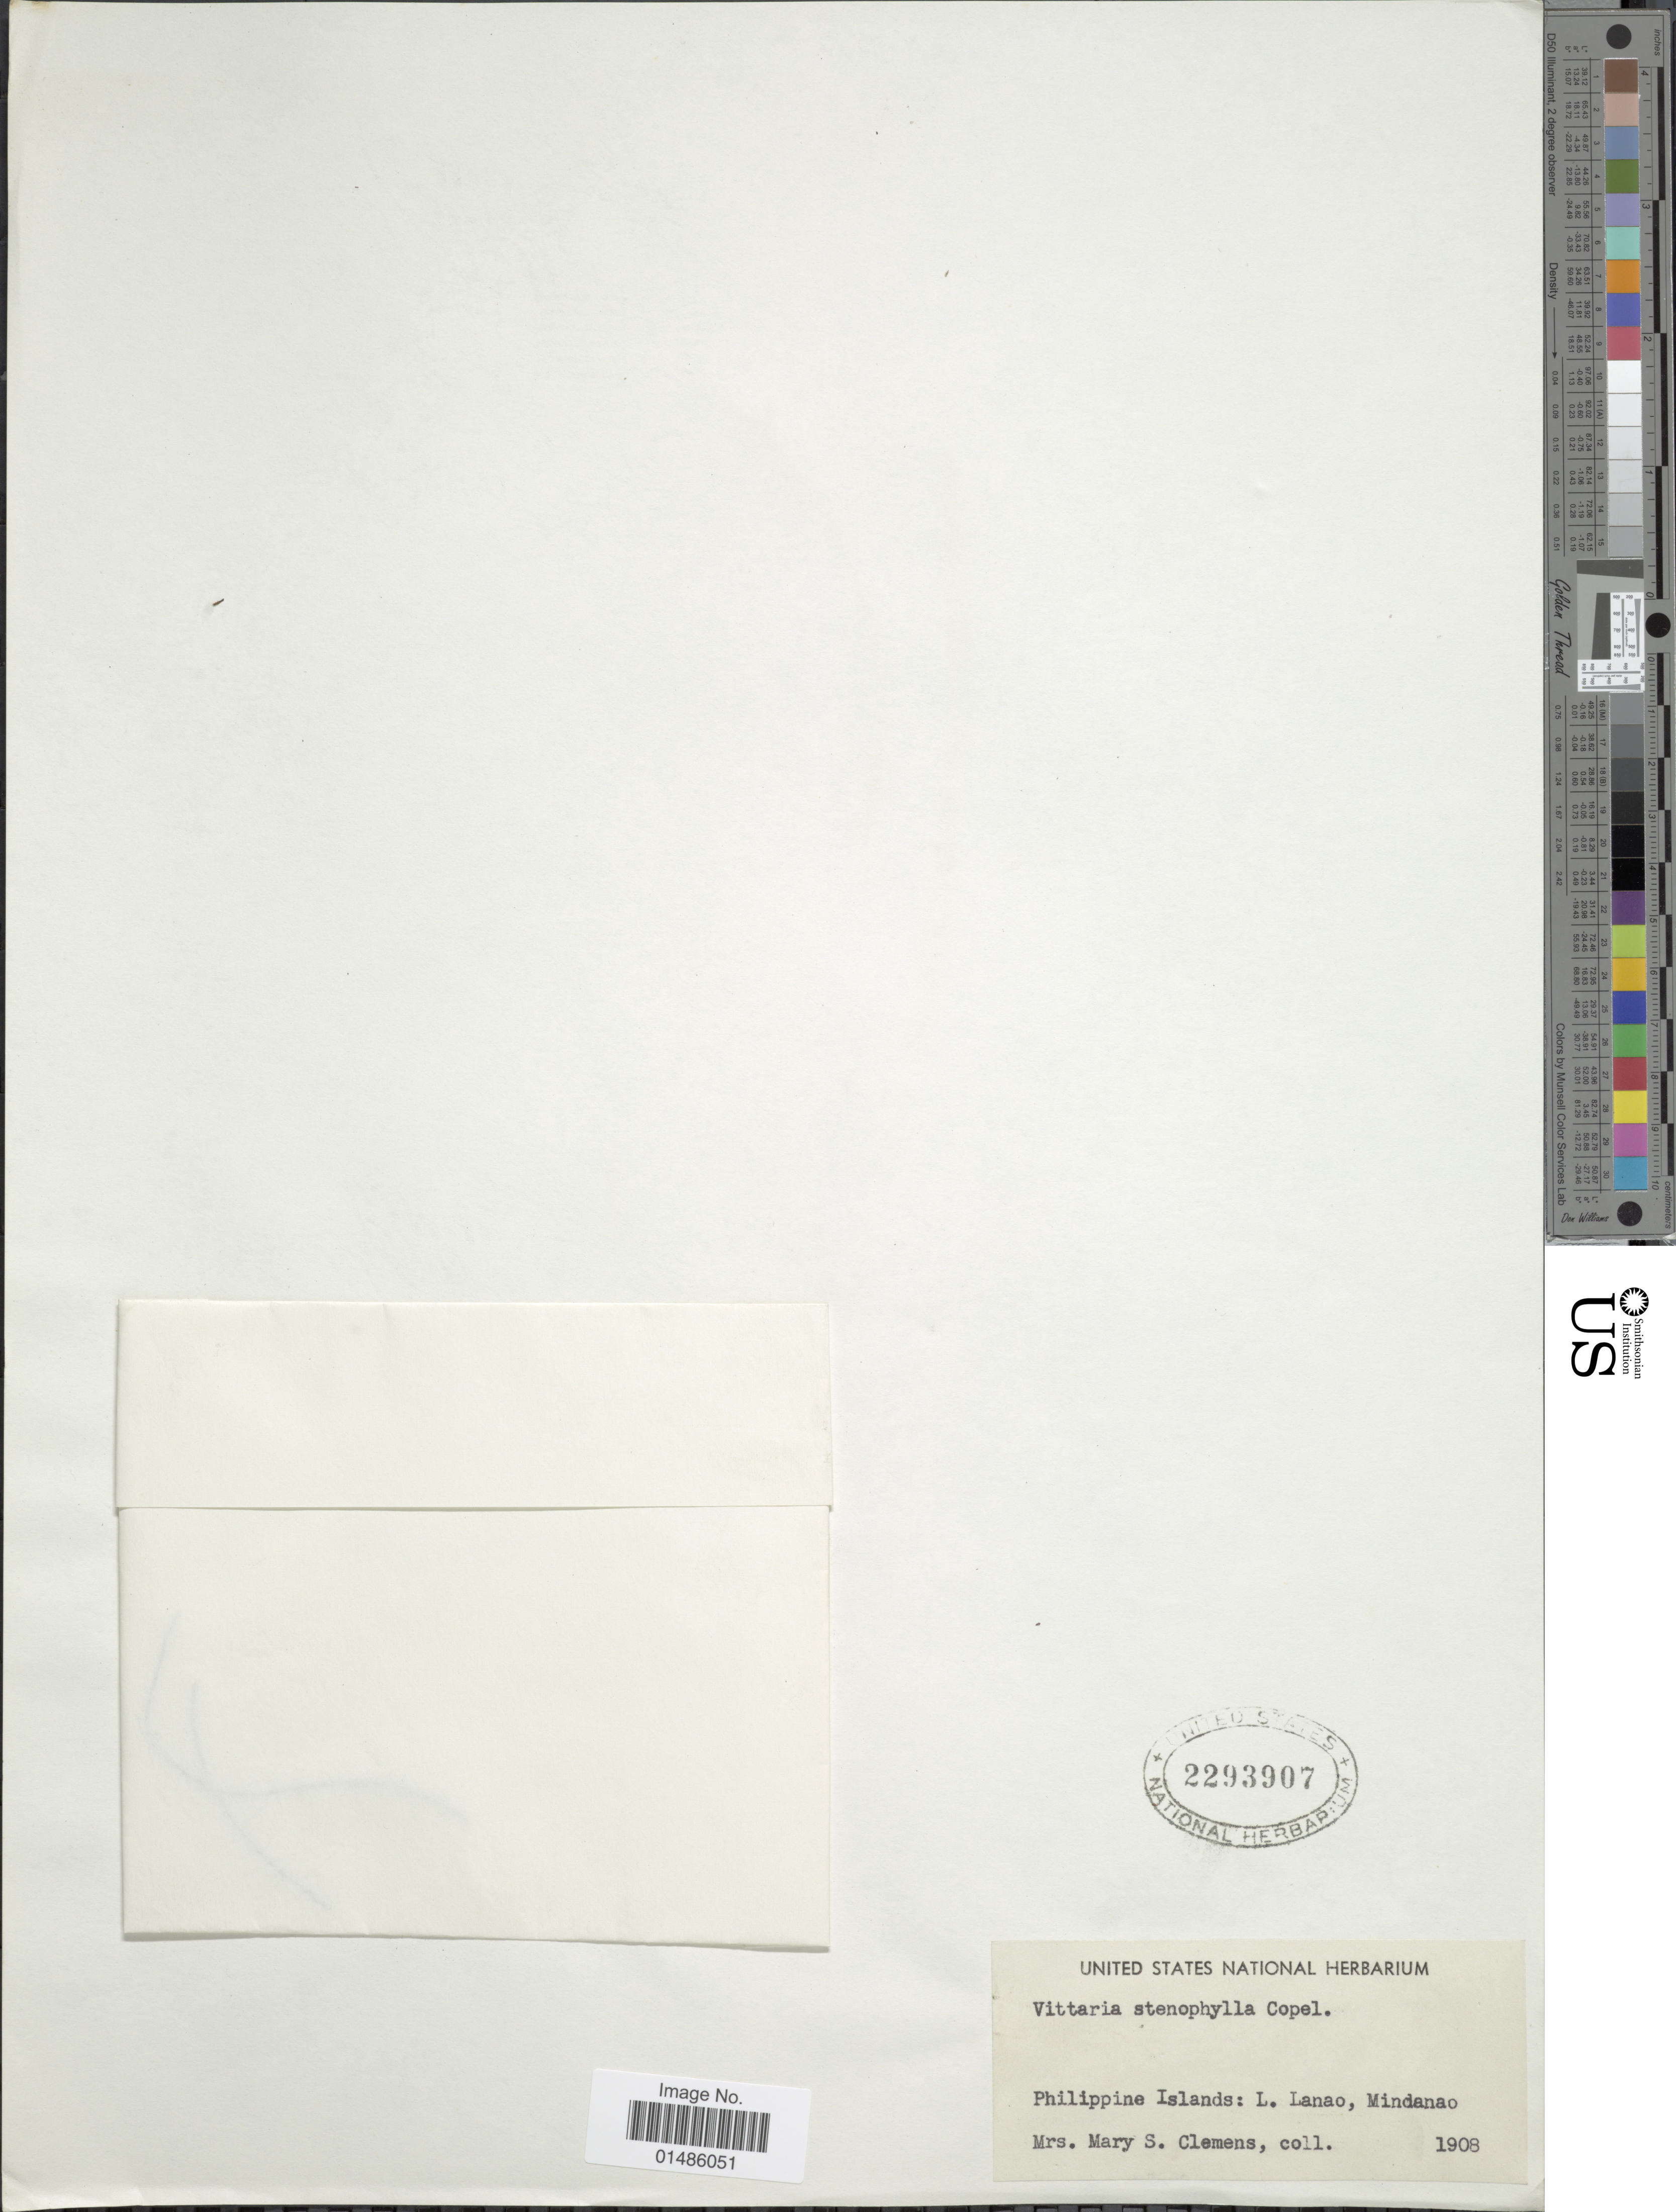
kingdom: Plantae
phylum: Tracheophyta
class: Polypodiopsida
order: Polypodiales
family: Pteridaceae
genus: Haplopteris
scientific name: Haplopteris stenophylla (Copel.) comb. in ed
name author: (Copel.)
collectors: M. S. Clemens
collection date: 1908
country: Philippines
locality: L. Lanao, Mindanao.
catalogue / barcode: US 2293907